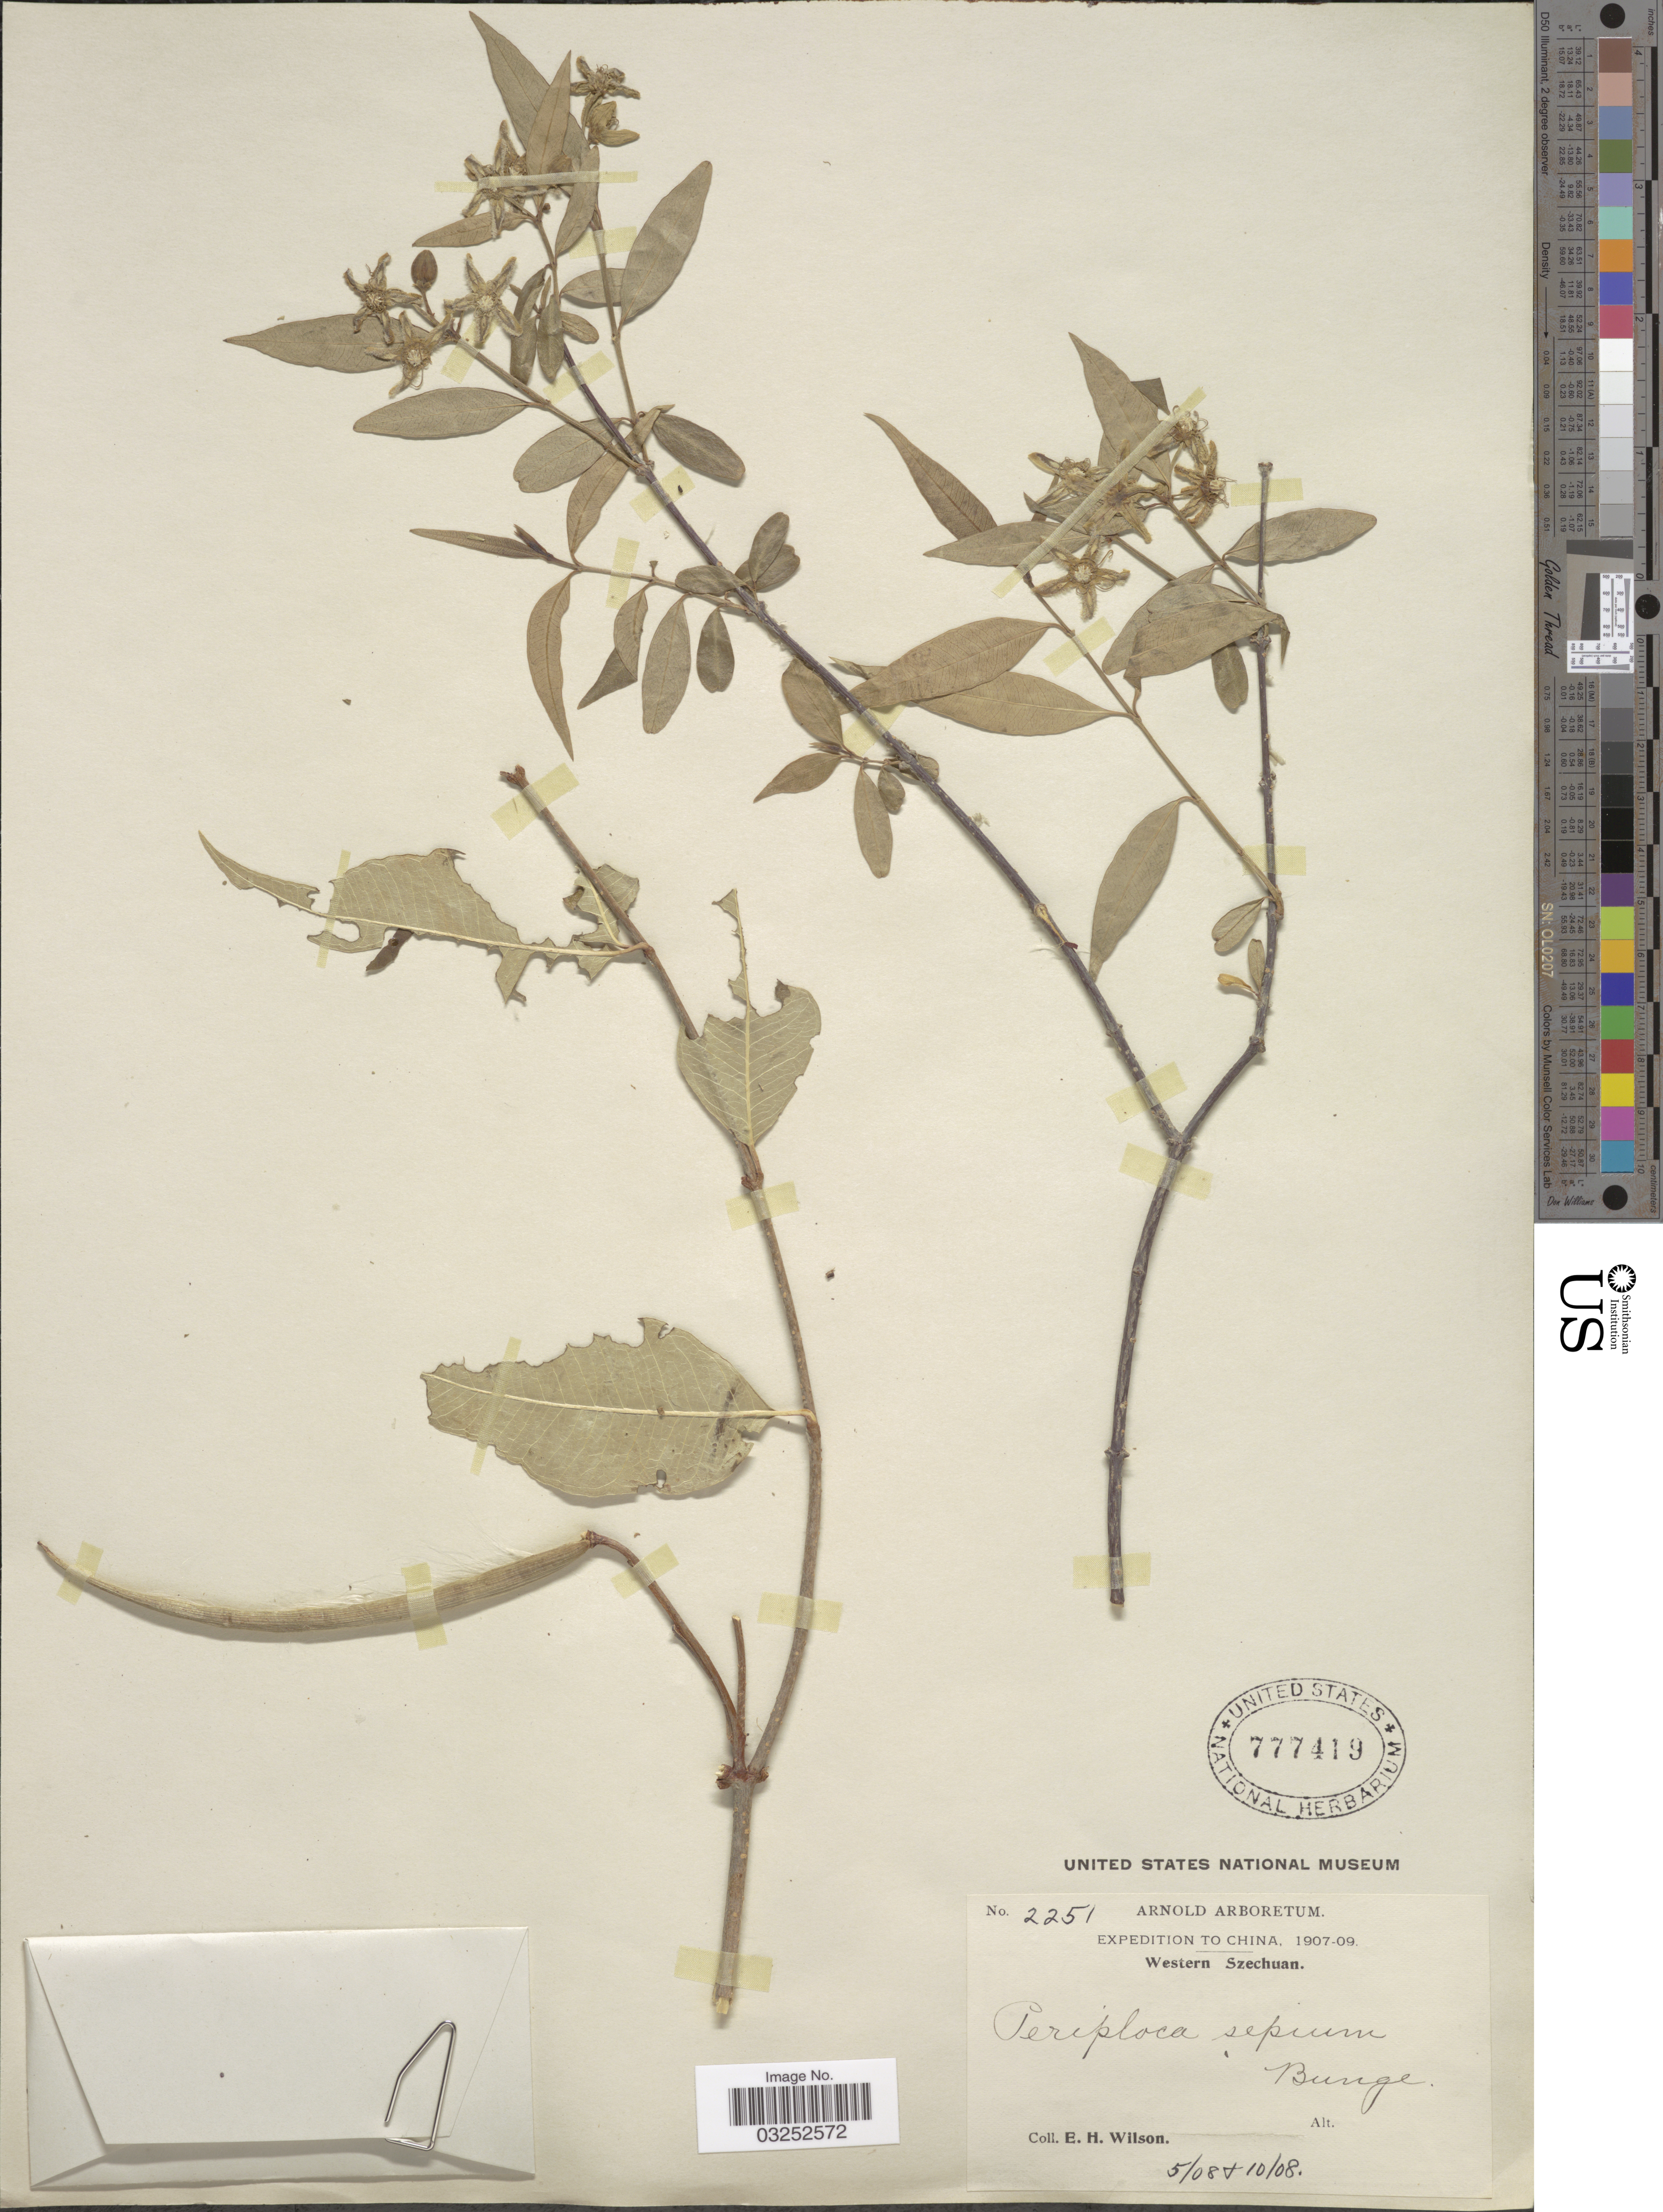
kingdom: Plantae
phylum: Tracheophyta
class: Magnoliopsida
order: Gentianales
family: Apocynaceae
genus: Periploca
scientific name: Periploca sepium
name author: Bunge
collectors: E. Wilson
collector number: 2251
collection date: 1908-05/1908-10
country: China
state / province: Sichuan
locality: Western Szechuan.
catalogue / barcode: US 777419